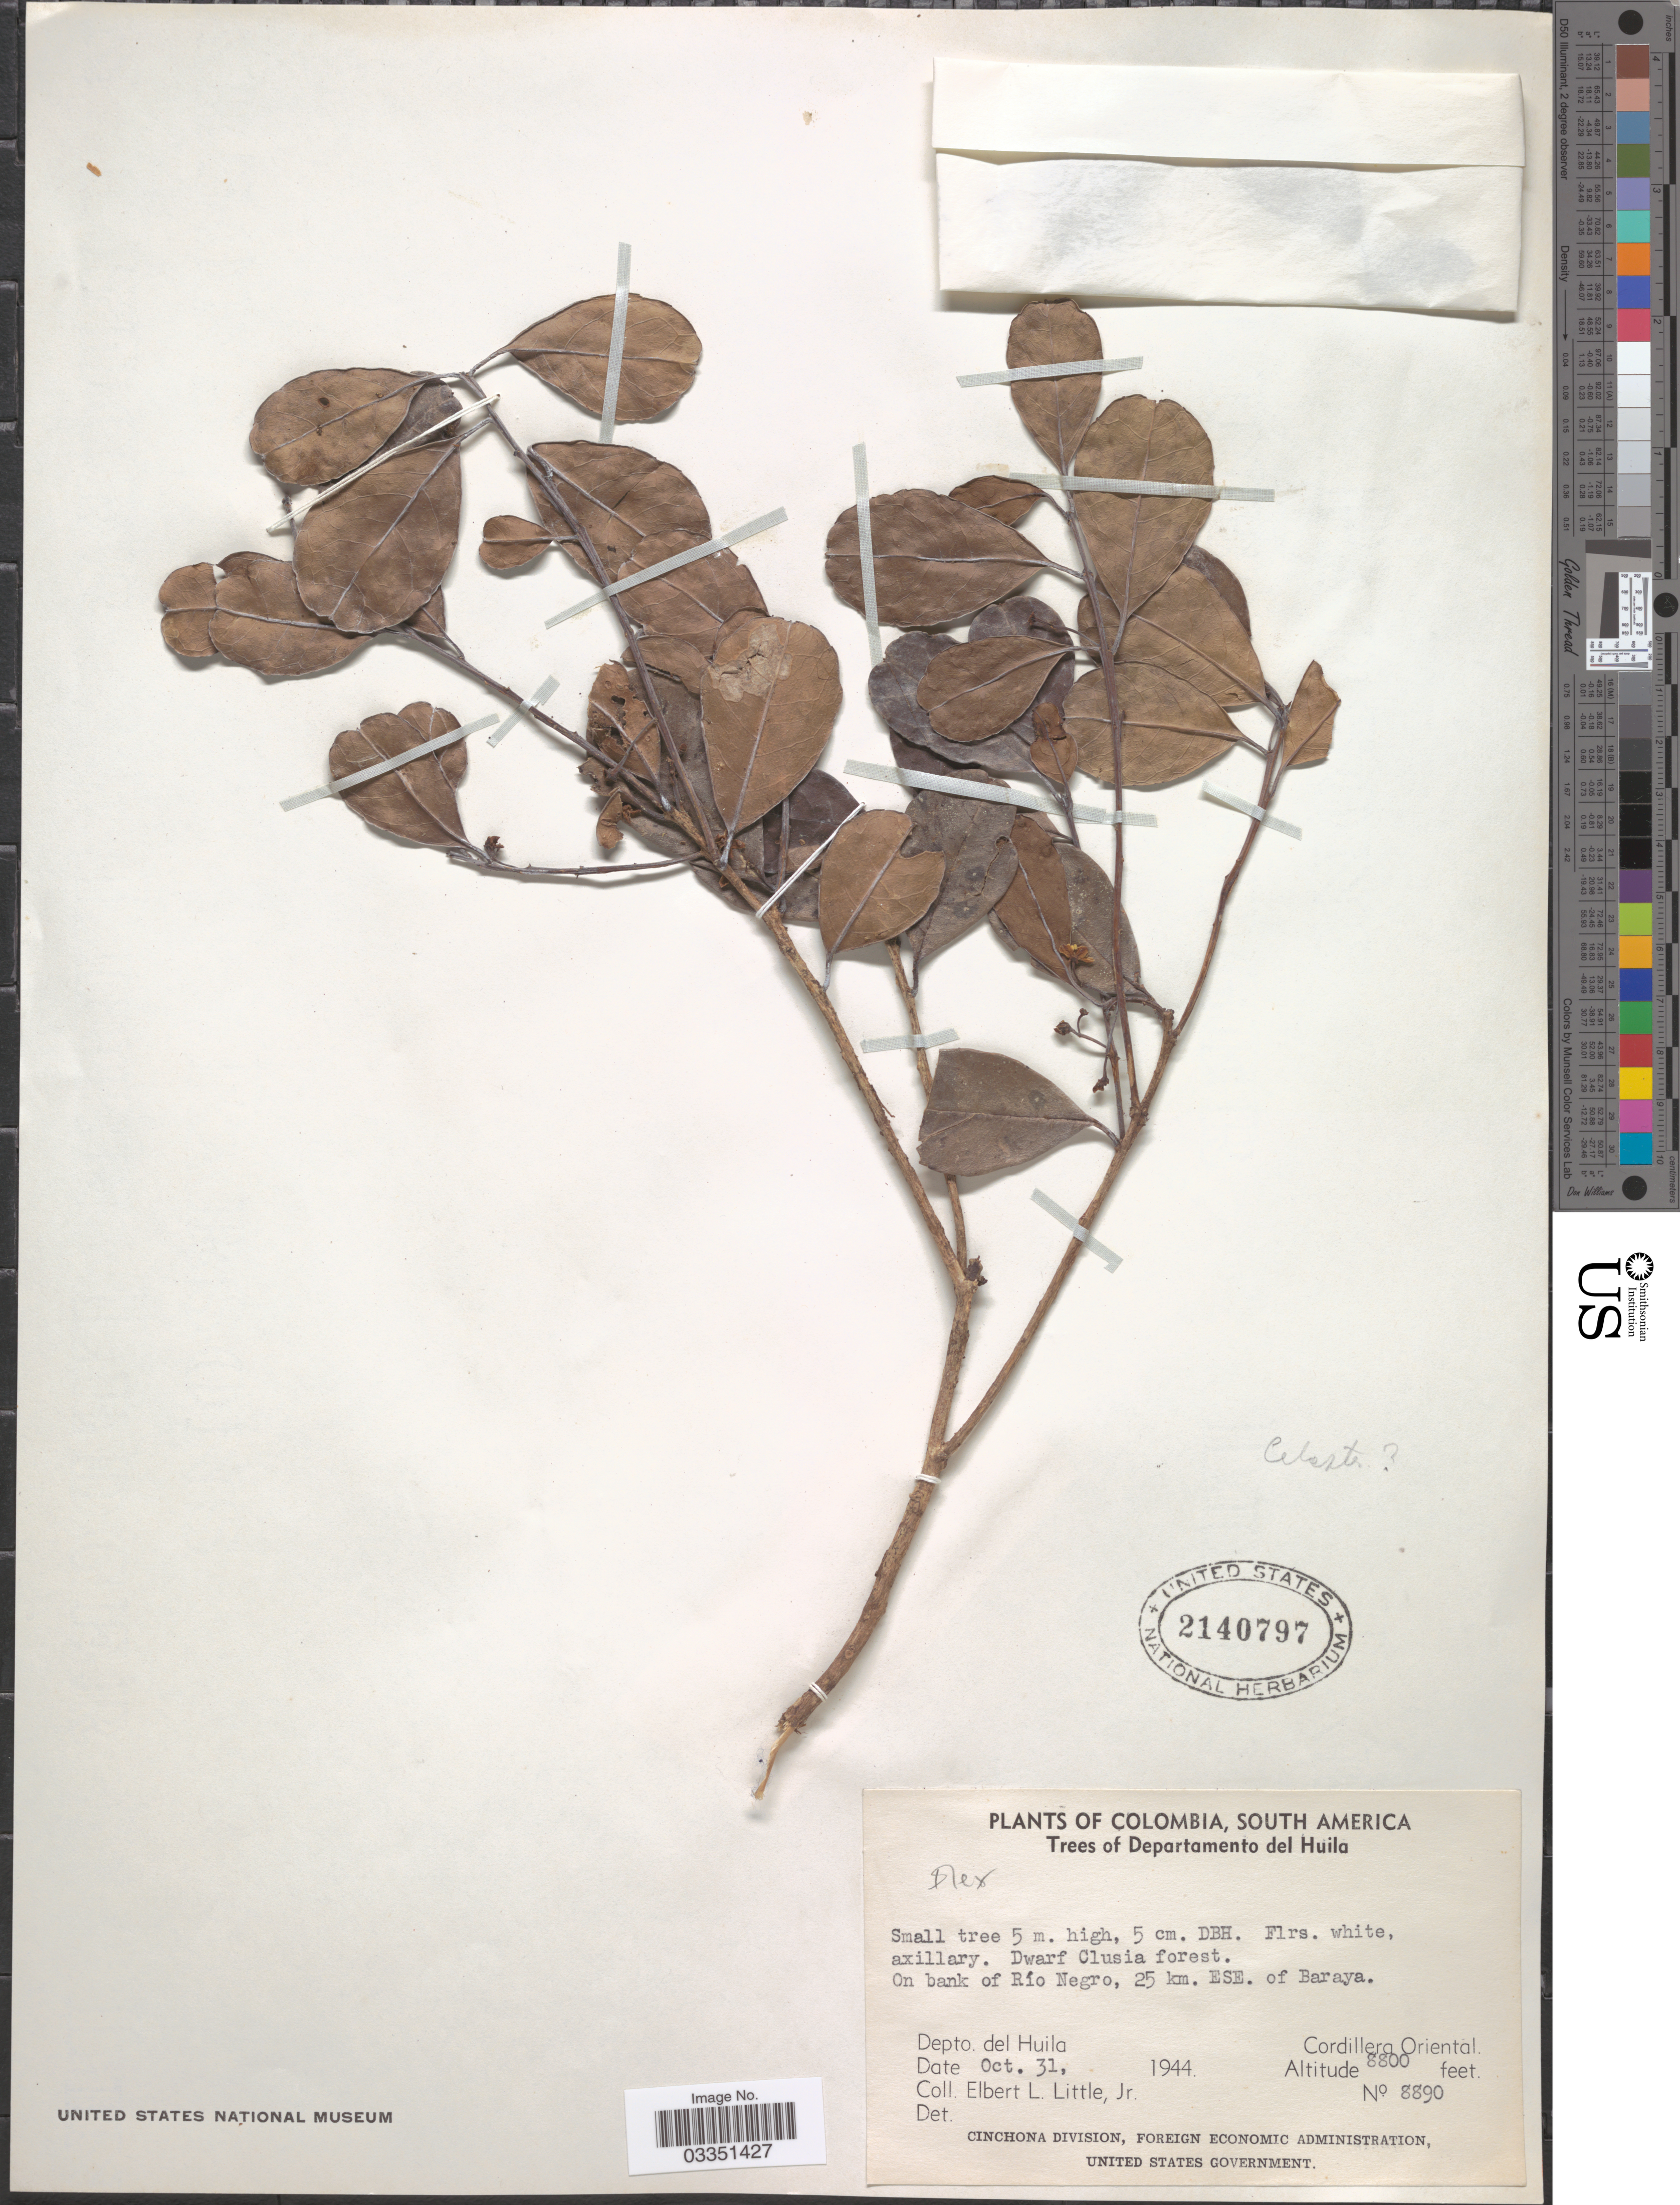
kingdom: Plantae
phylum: Tracheophyta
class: Magnoliopsida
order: Aquifoliales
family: Aquifoliaceae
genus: Ilex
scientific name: Ilex sp.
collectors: E. L. Little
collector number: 8890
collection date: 1944-10-31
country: Colombia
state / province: Huila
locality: Departamento del Huila. On bank of Río Negro, 25 km. ESE. of Baraya. Cordillera Oriental.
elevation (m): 2682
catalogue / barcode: US 2140797